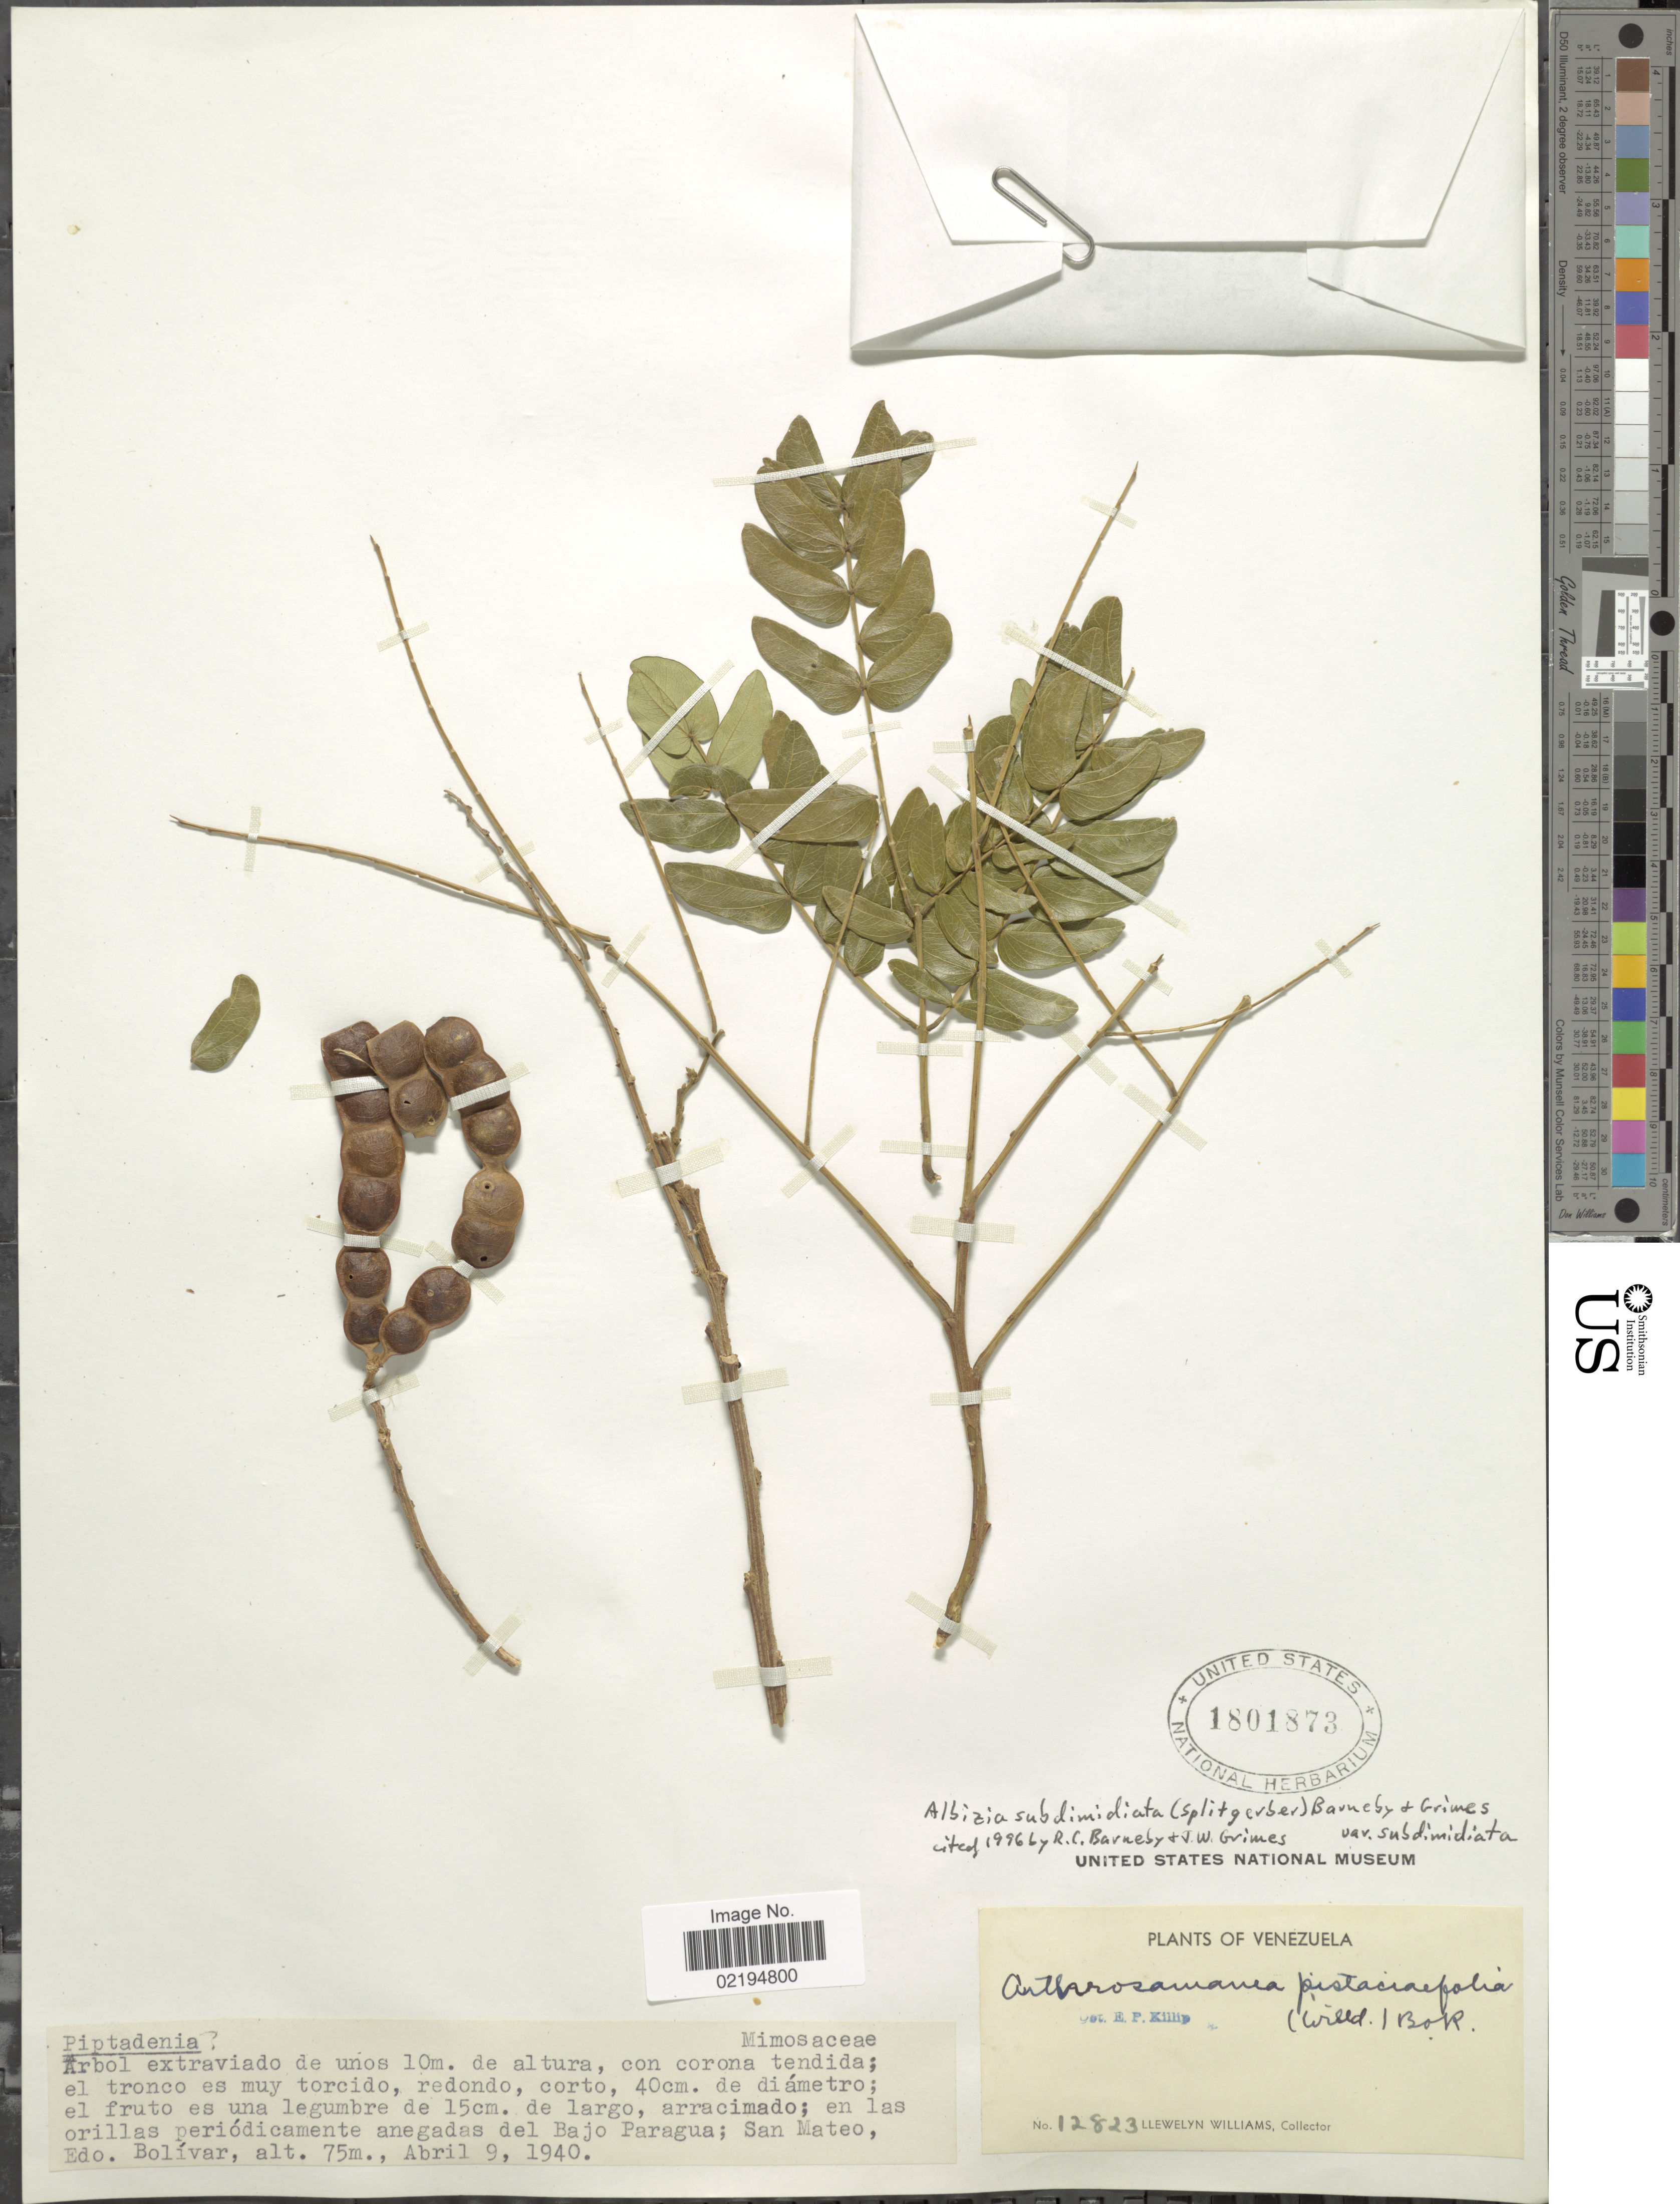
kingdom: Plantae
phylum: Tracheophyta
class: Magnoliopsida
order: Fabales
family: Fabaceae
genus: Pseudalbizzia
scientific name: Pseudalbizzia subdimidiata var. subdimidiata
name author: (Splitg.) Koenen & Duno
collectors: Ll. Williams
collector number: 12823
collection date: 1940-04-09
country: Colombia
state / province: Bolívar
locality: En las orillas periodicamente anegadas del Bajo Paragua; San Mateo.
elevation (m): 75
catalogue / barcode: US 1801873